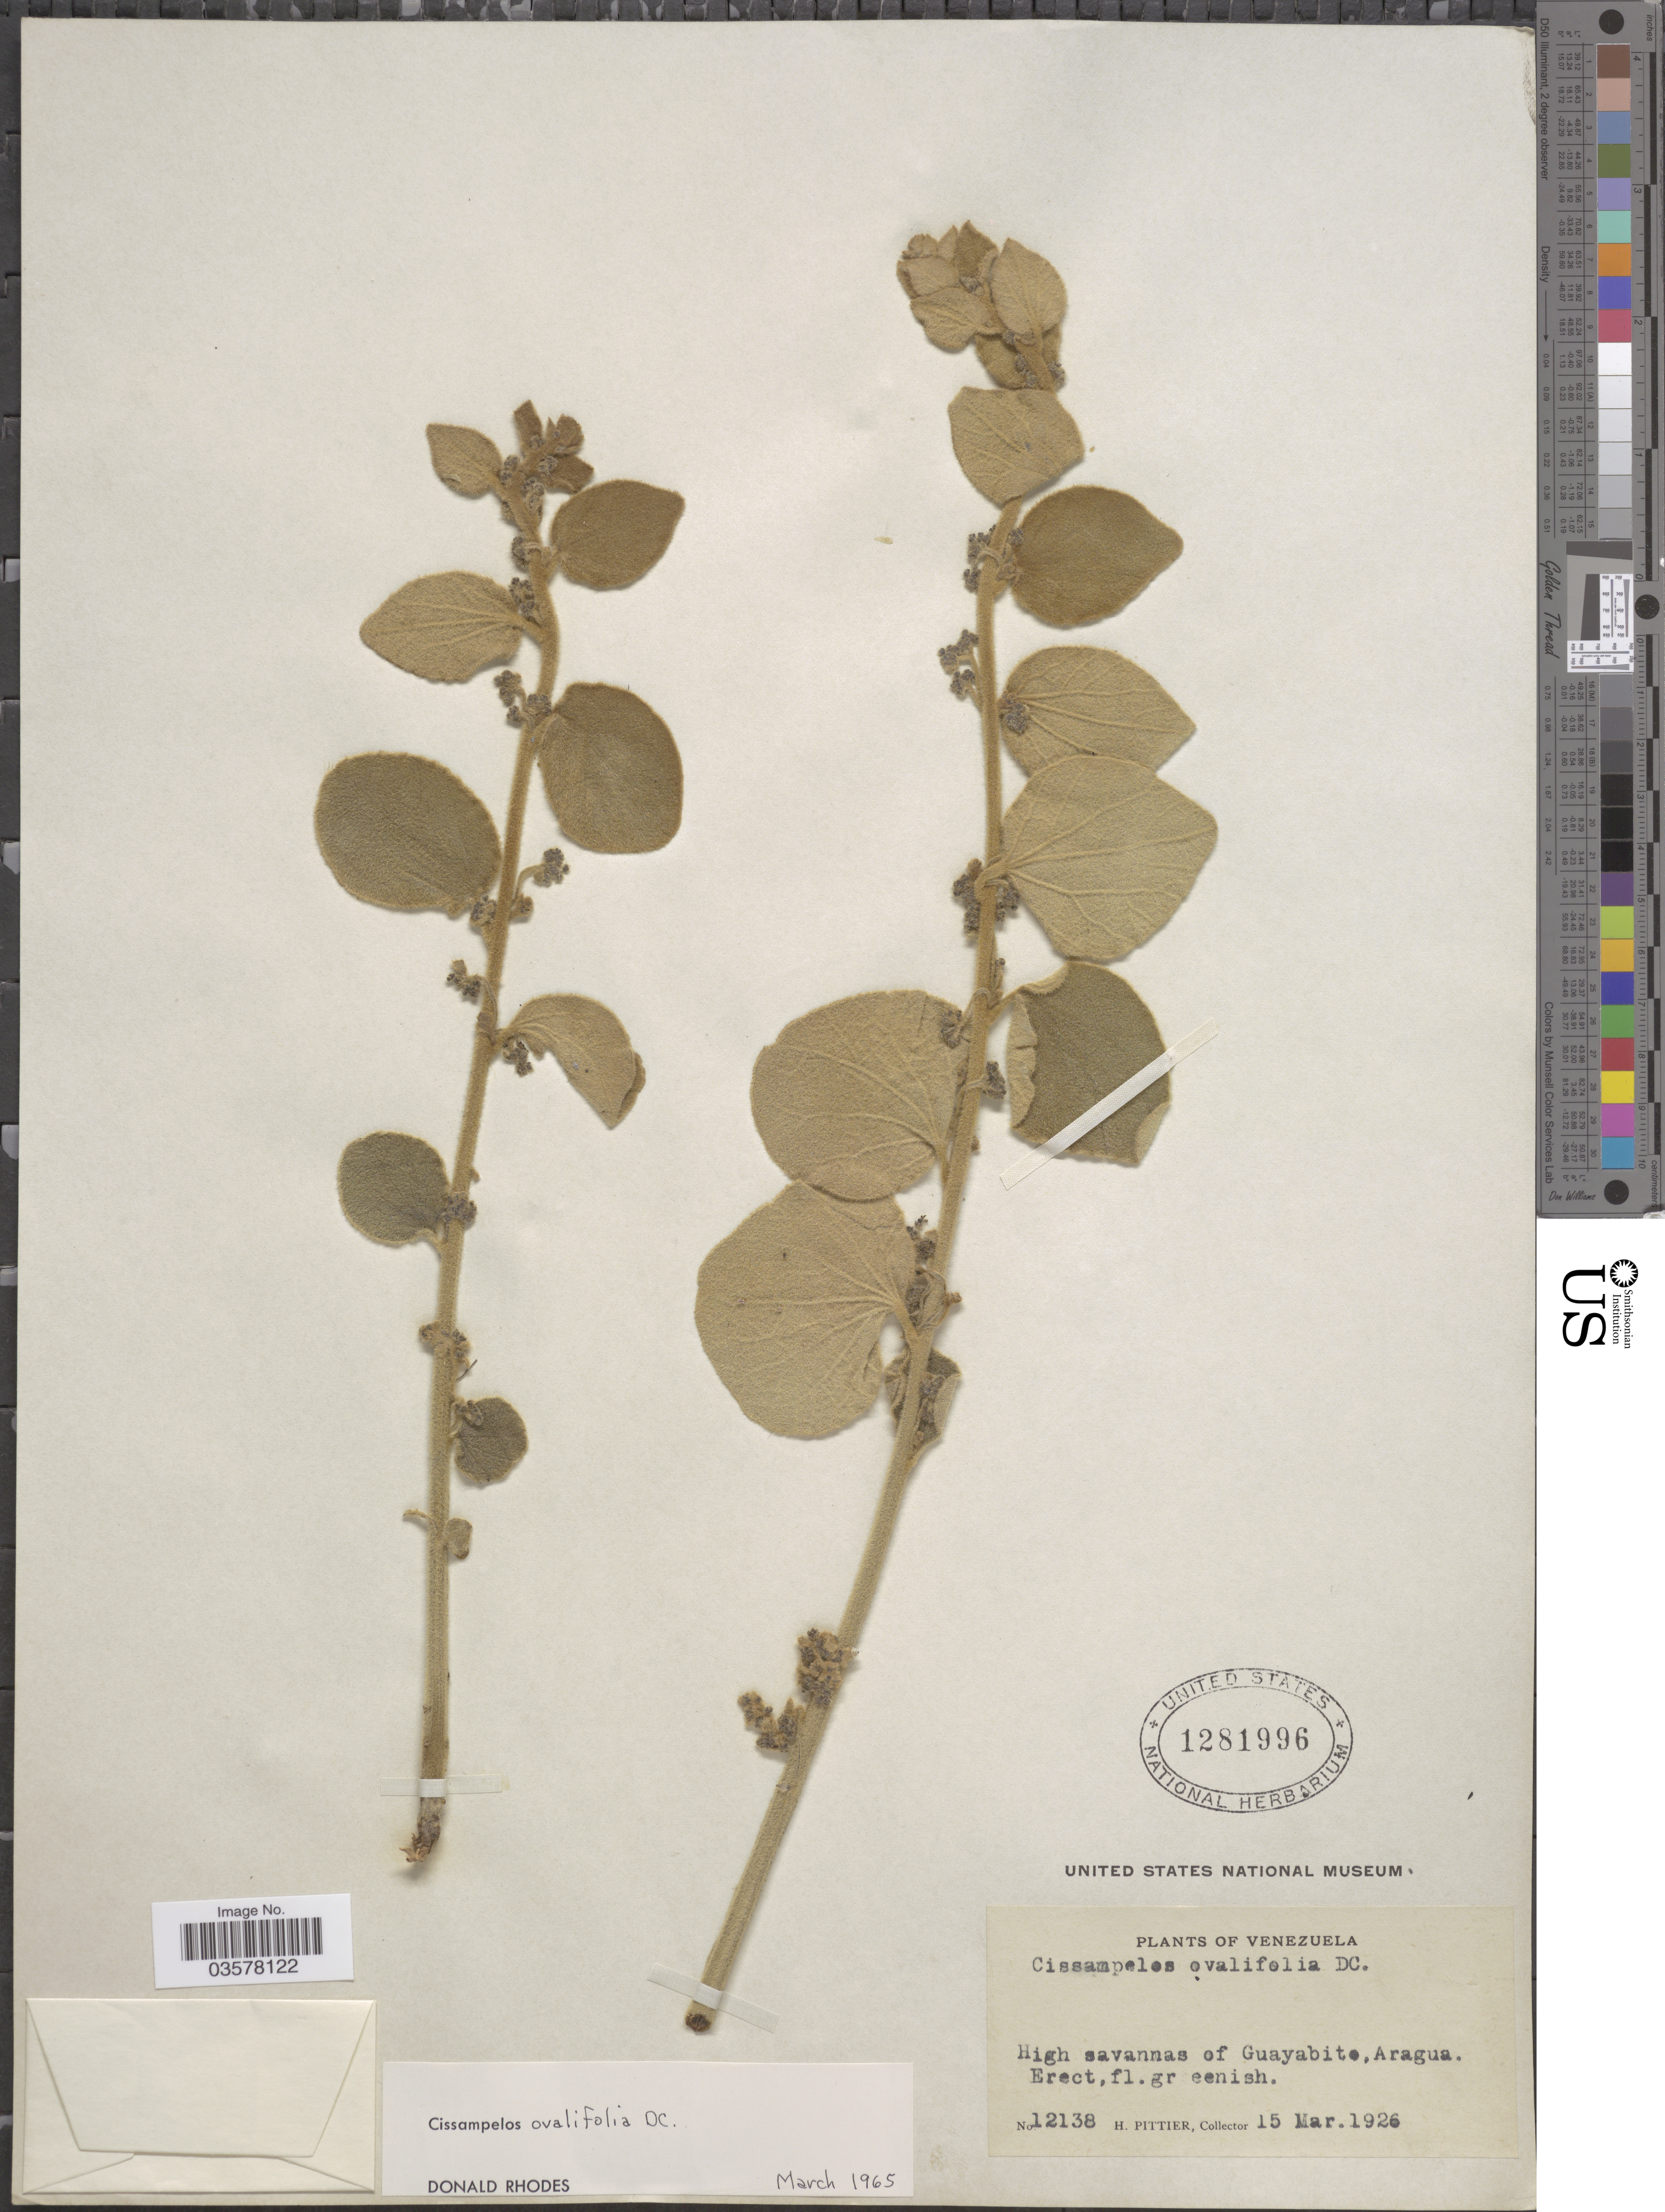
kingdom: Plantae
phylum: Tracheophyta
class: Magnoliopsida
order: Ranunculales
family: Menispermaceae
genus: Cissampelos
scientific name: Cissampelos ovalifolia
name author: DC.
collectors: H. F. Pittier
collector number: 12138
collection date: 1926-03-15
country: Venezuela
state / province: Aragua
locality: High savannas of Guayabito.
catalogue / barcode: US 1281996